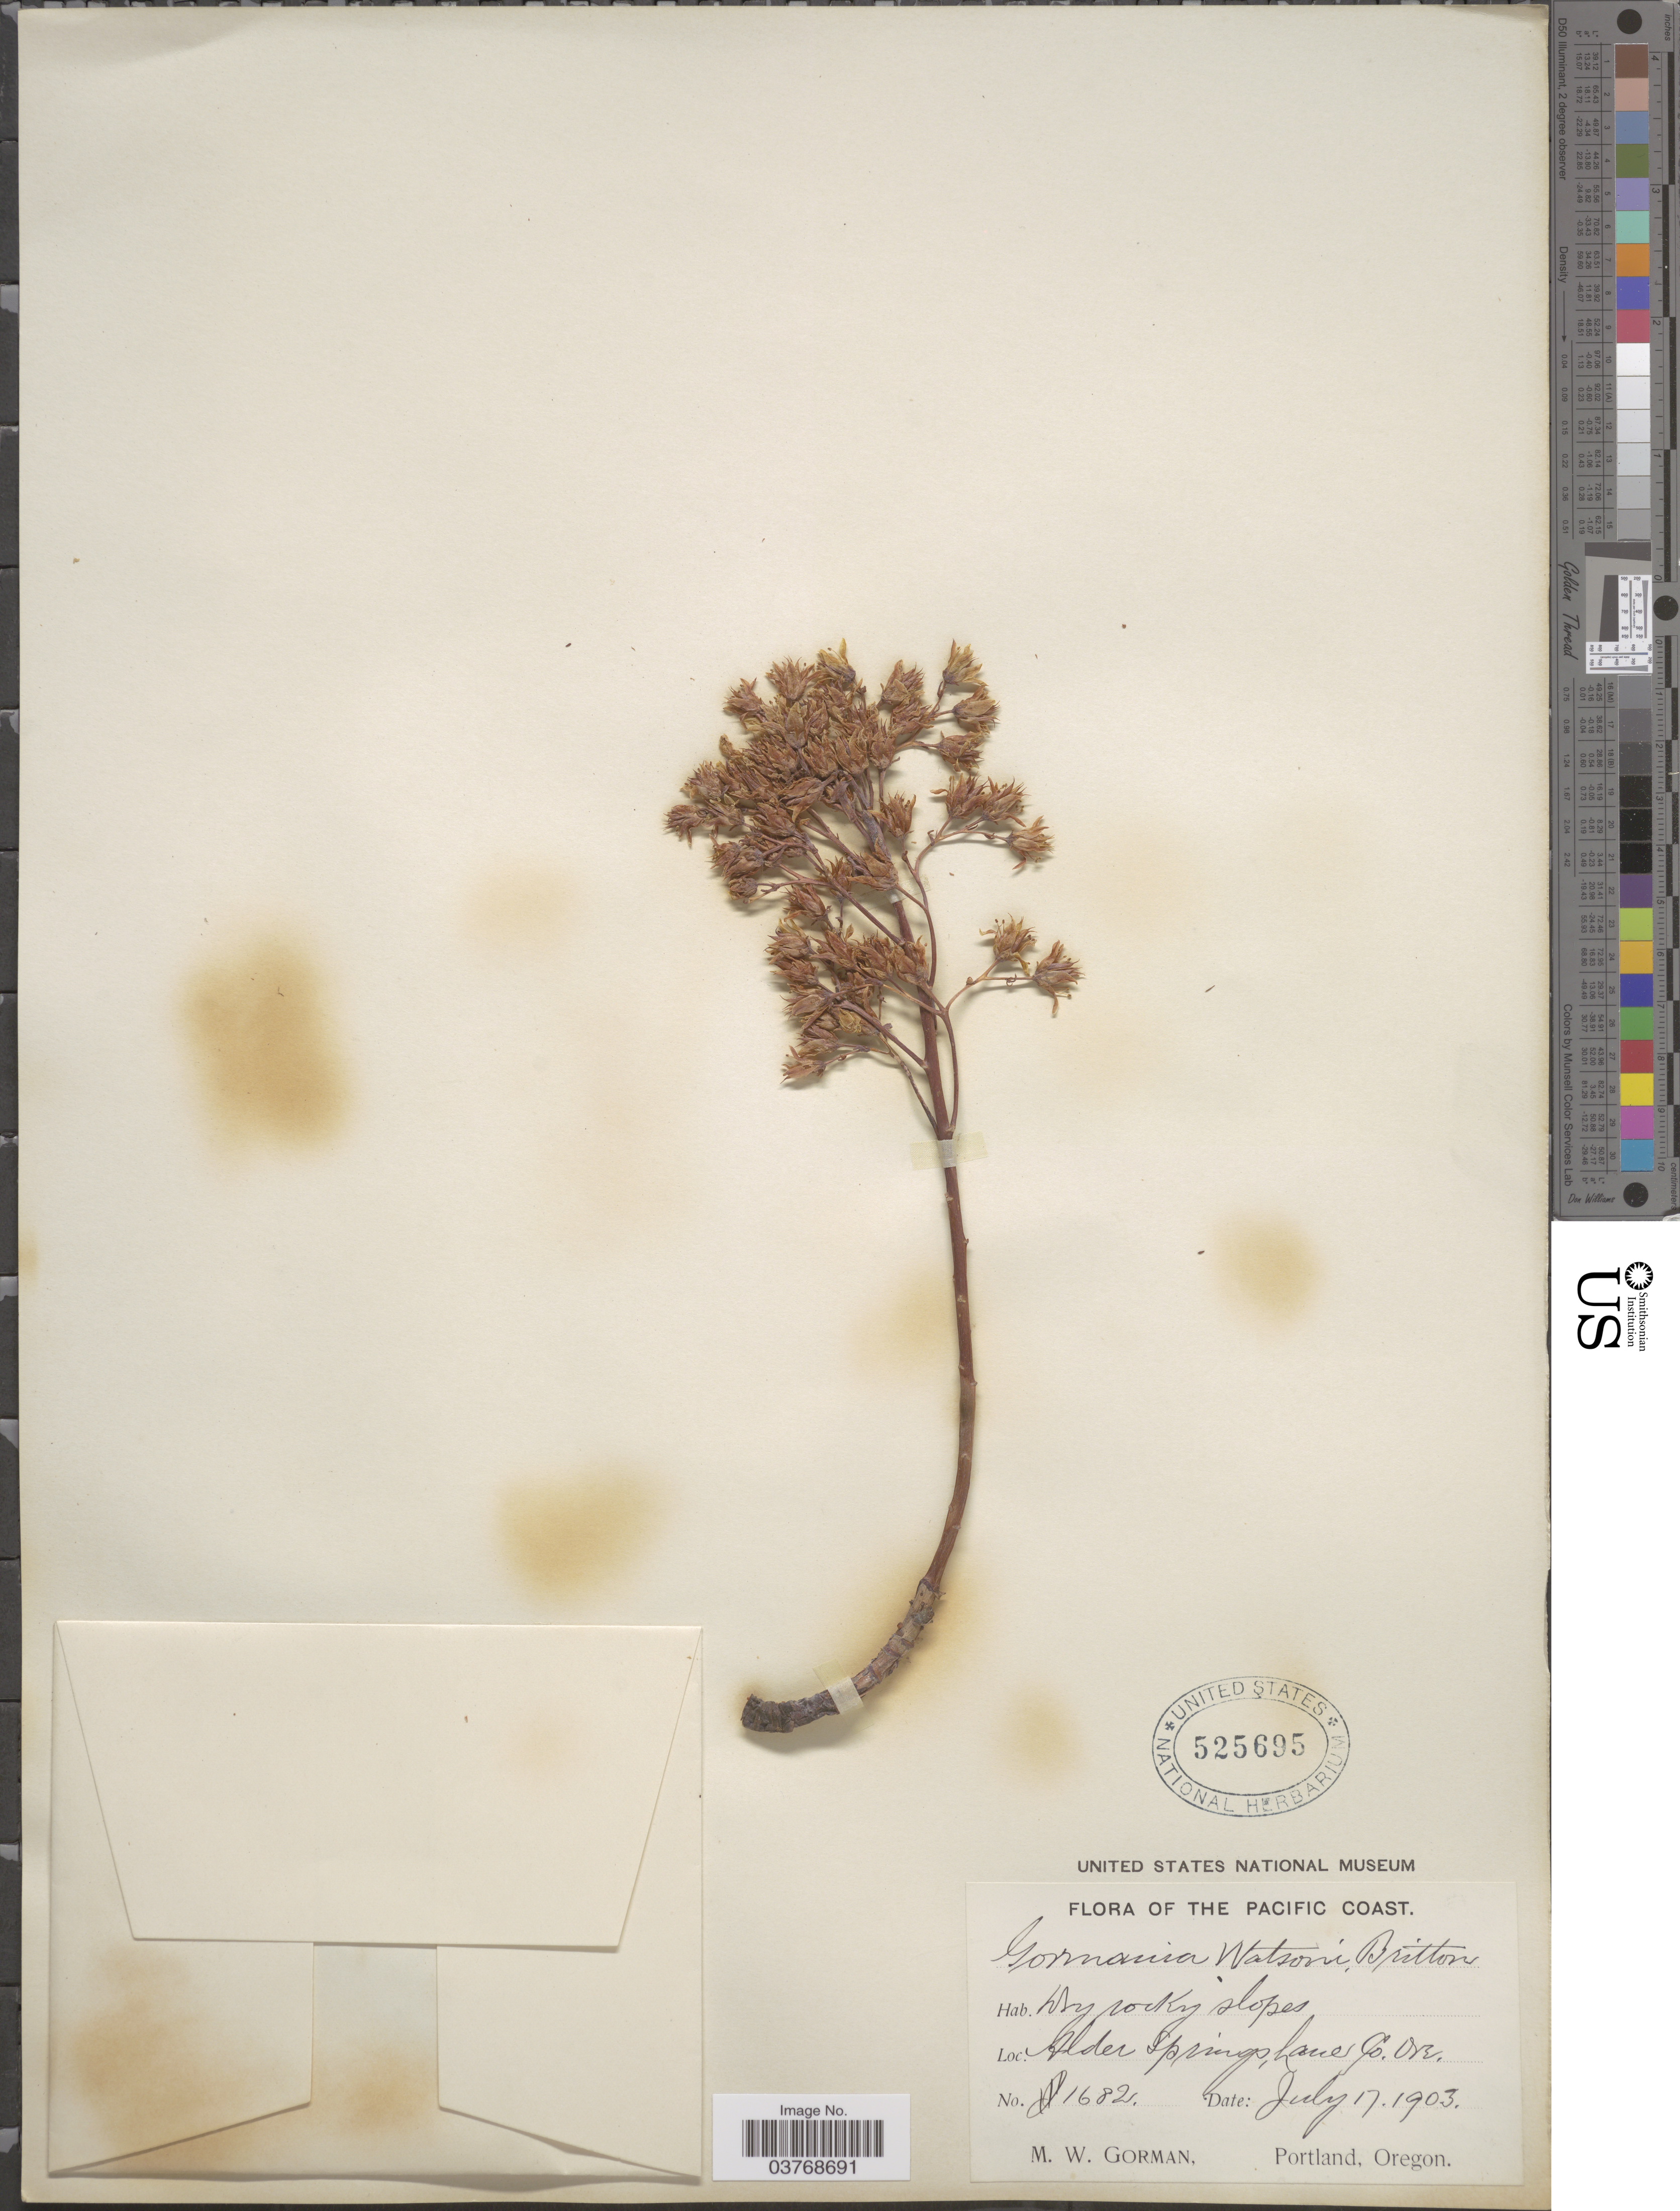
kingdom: Plantae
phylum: Tracheophyta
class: Magnoliopsida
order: Saxifragales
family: Crassulaceae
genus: Sedum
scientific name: Sedum oregonense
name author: (S. Watson) M. Peck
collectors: M. W. Gorman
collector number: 1682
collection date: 1903-07-17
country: United States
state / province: Oregon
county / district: Lane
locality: The Pacific Coast. Alder Springs, Lane Co.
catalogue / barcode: US 525695